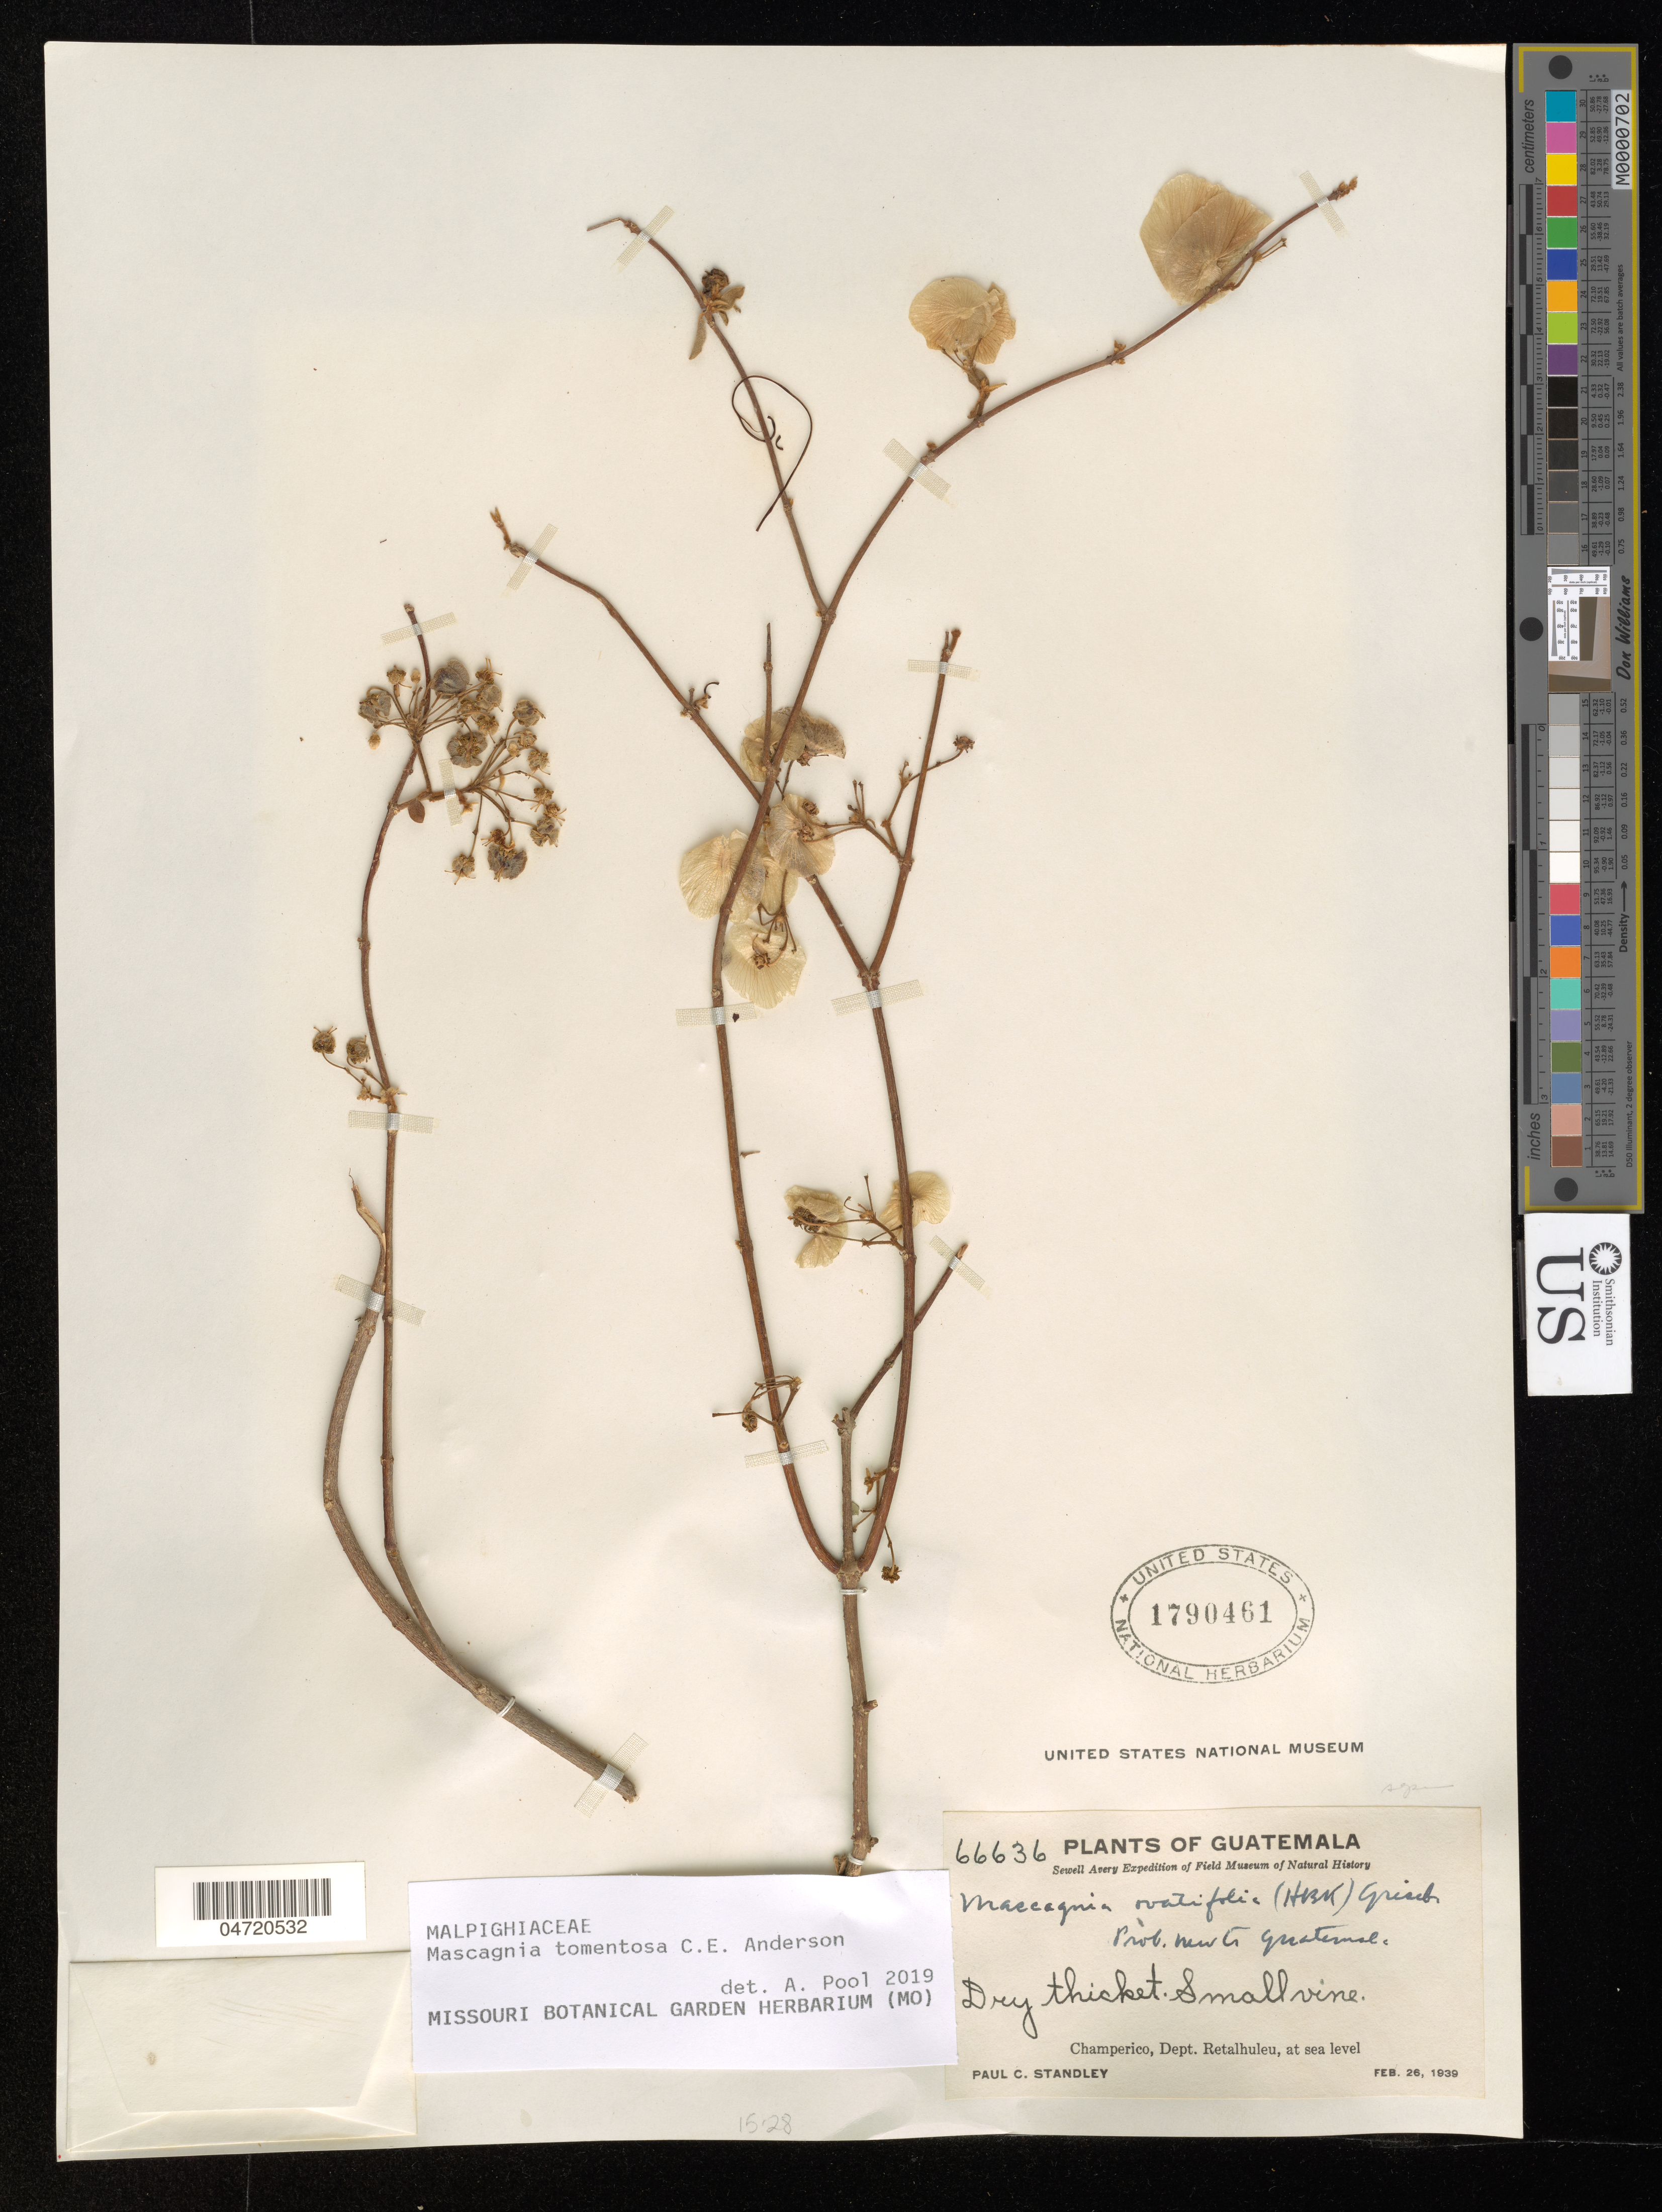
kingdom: Plantae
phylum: Tracheophyta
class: Magnoliopsida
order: Malpighiales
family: Malpighiaceae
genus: Mascagnia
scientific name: Mascagnia tomentosa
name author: C.E. Anderson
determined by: Pool, A., (MO), Missouri Botanical Garden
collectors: P. C. Standley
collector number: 66636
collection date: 1939-02-26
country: Guatemala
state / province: Retalhuleu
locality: Champerico.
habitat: Dry thicket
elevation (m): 0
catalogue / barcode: US 1790461